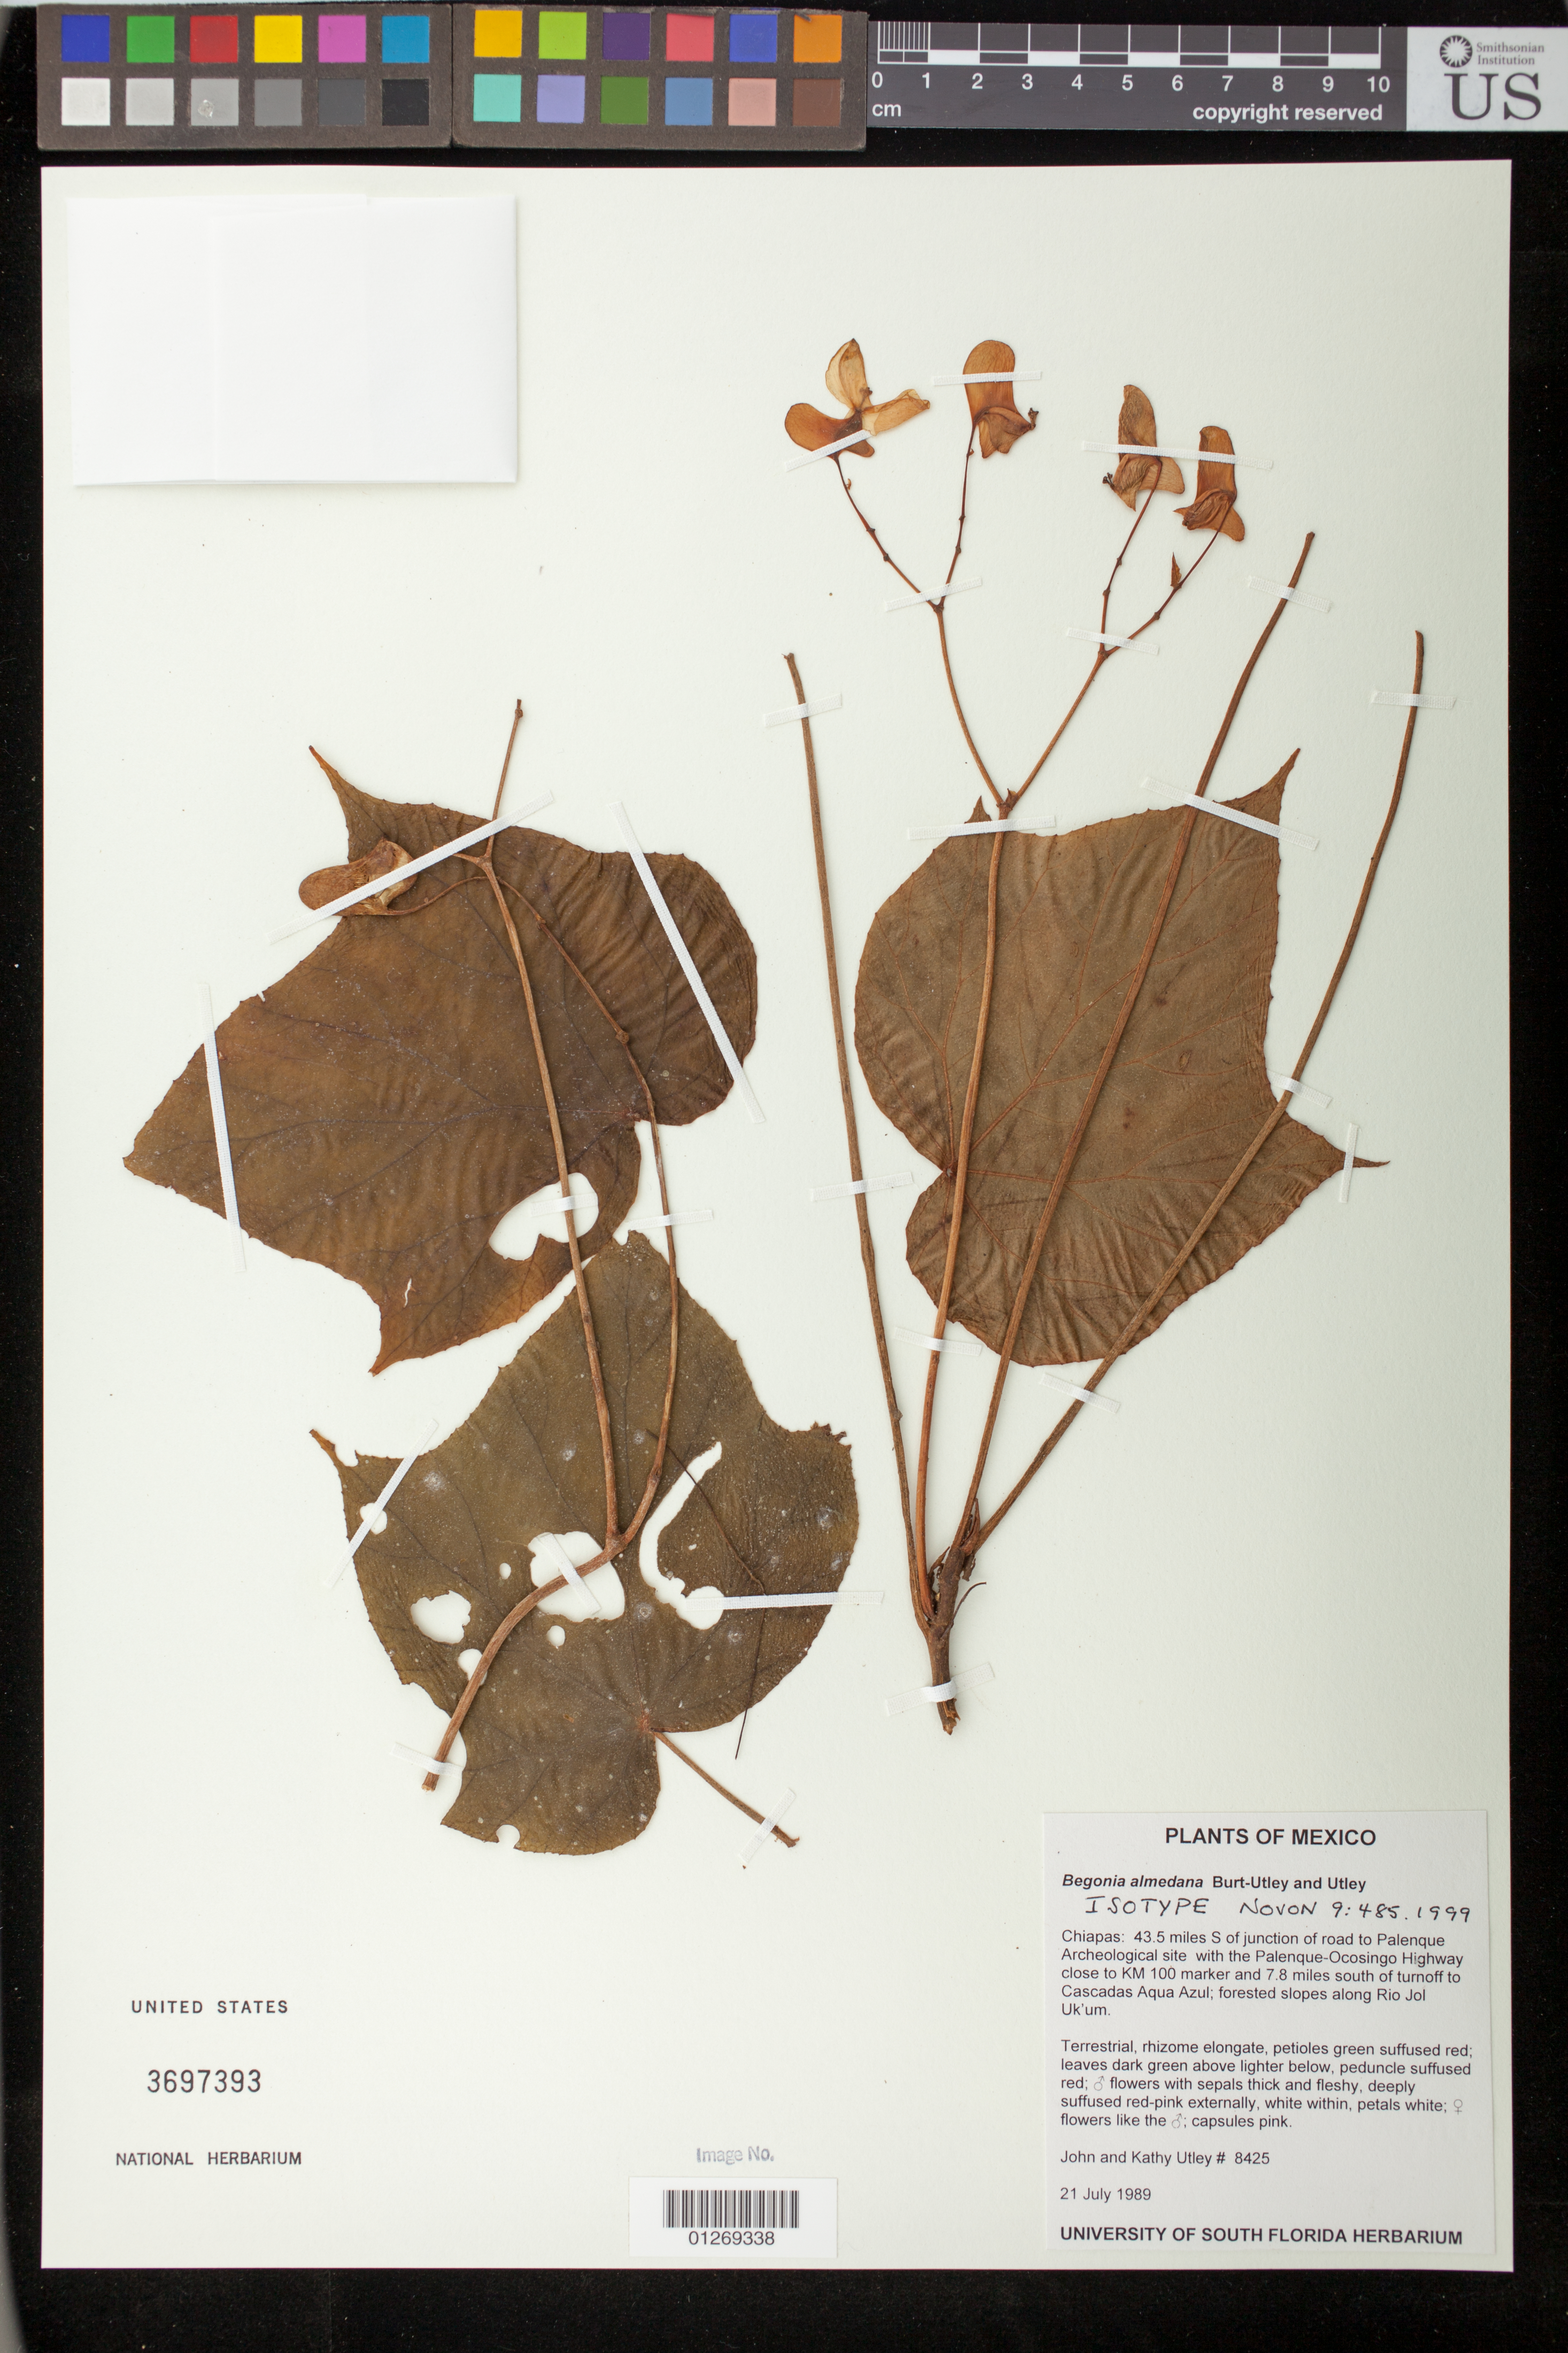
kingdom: Plantae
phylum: Tracheophyta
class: Magnoliopsida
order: Cucurbitales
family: Begoniaceae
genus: Begonia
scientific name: Begonia almedana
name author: Burt-Utley & Utley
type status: Isotype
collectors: J. F. Utley & K. M. Burt-Utley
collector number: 8425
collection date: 1989-07-21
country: Mexico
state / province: Chiapas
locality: Chiapas: 43.5 miles S of junction of road to Palenque Archeological site with the Palenque-Ocosingo Highway close to KM 100 marker and 7.8 miles south of turnoff to Cascadas Aqua Azul; forested slopes along Rio Jol Uk'um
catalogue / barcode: US 3697393